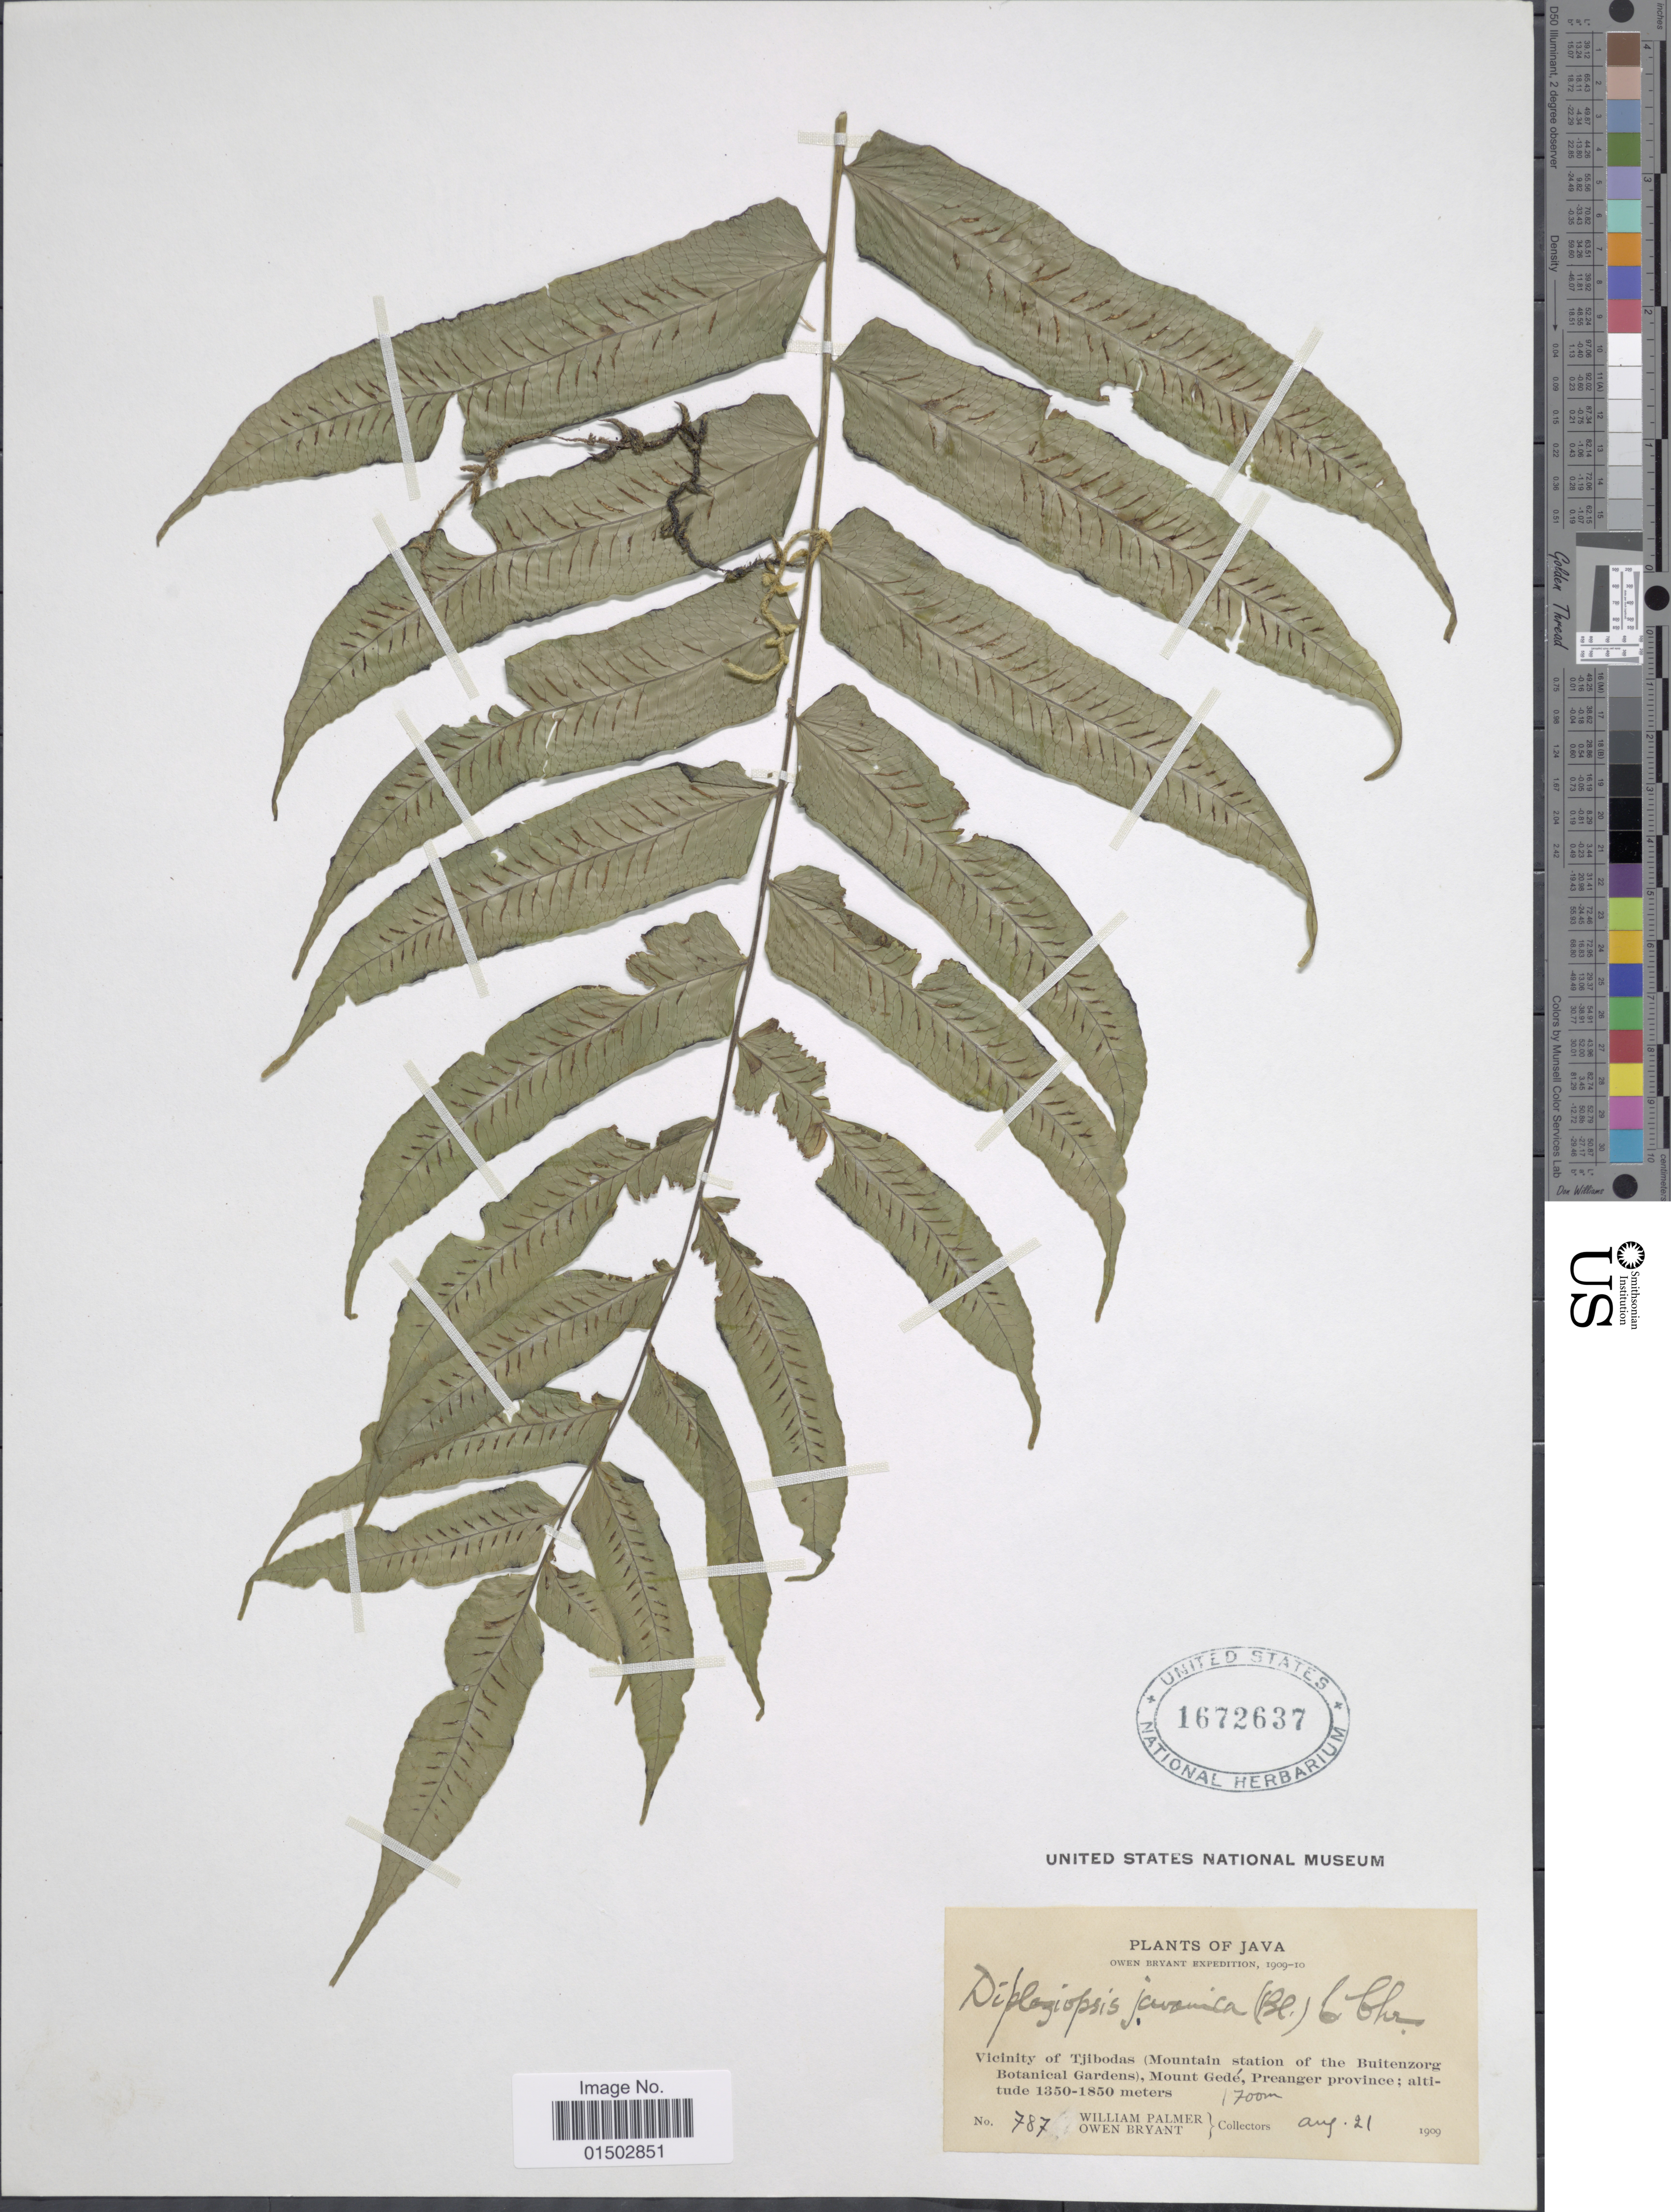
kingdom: Plantae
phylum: Tracheophyta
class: Polypodiopsida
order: Polypodiales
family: Diplaziopsidaceae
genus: Diplaziopsis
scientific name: Diplaziopsis javanica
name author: (Blume) C. Chr.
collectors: W. Palmer & O. Bryant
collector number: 787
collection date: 1909-08-21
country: Indonesia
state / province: Java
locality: Vicinity of Tjibodas (mountain station of the Buitenzorg Botanical Gardens). Mount Gede, Preanger province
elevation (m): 1700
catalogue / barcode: US 1672637